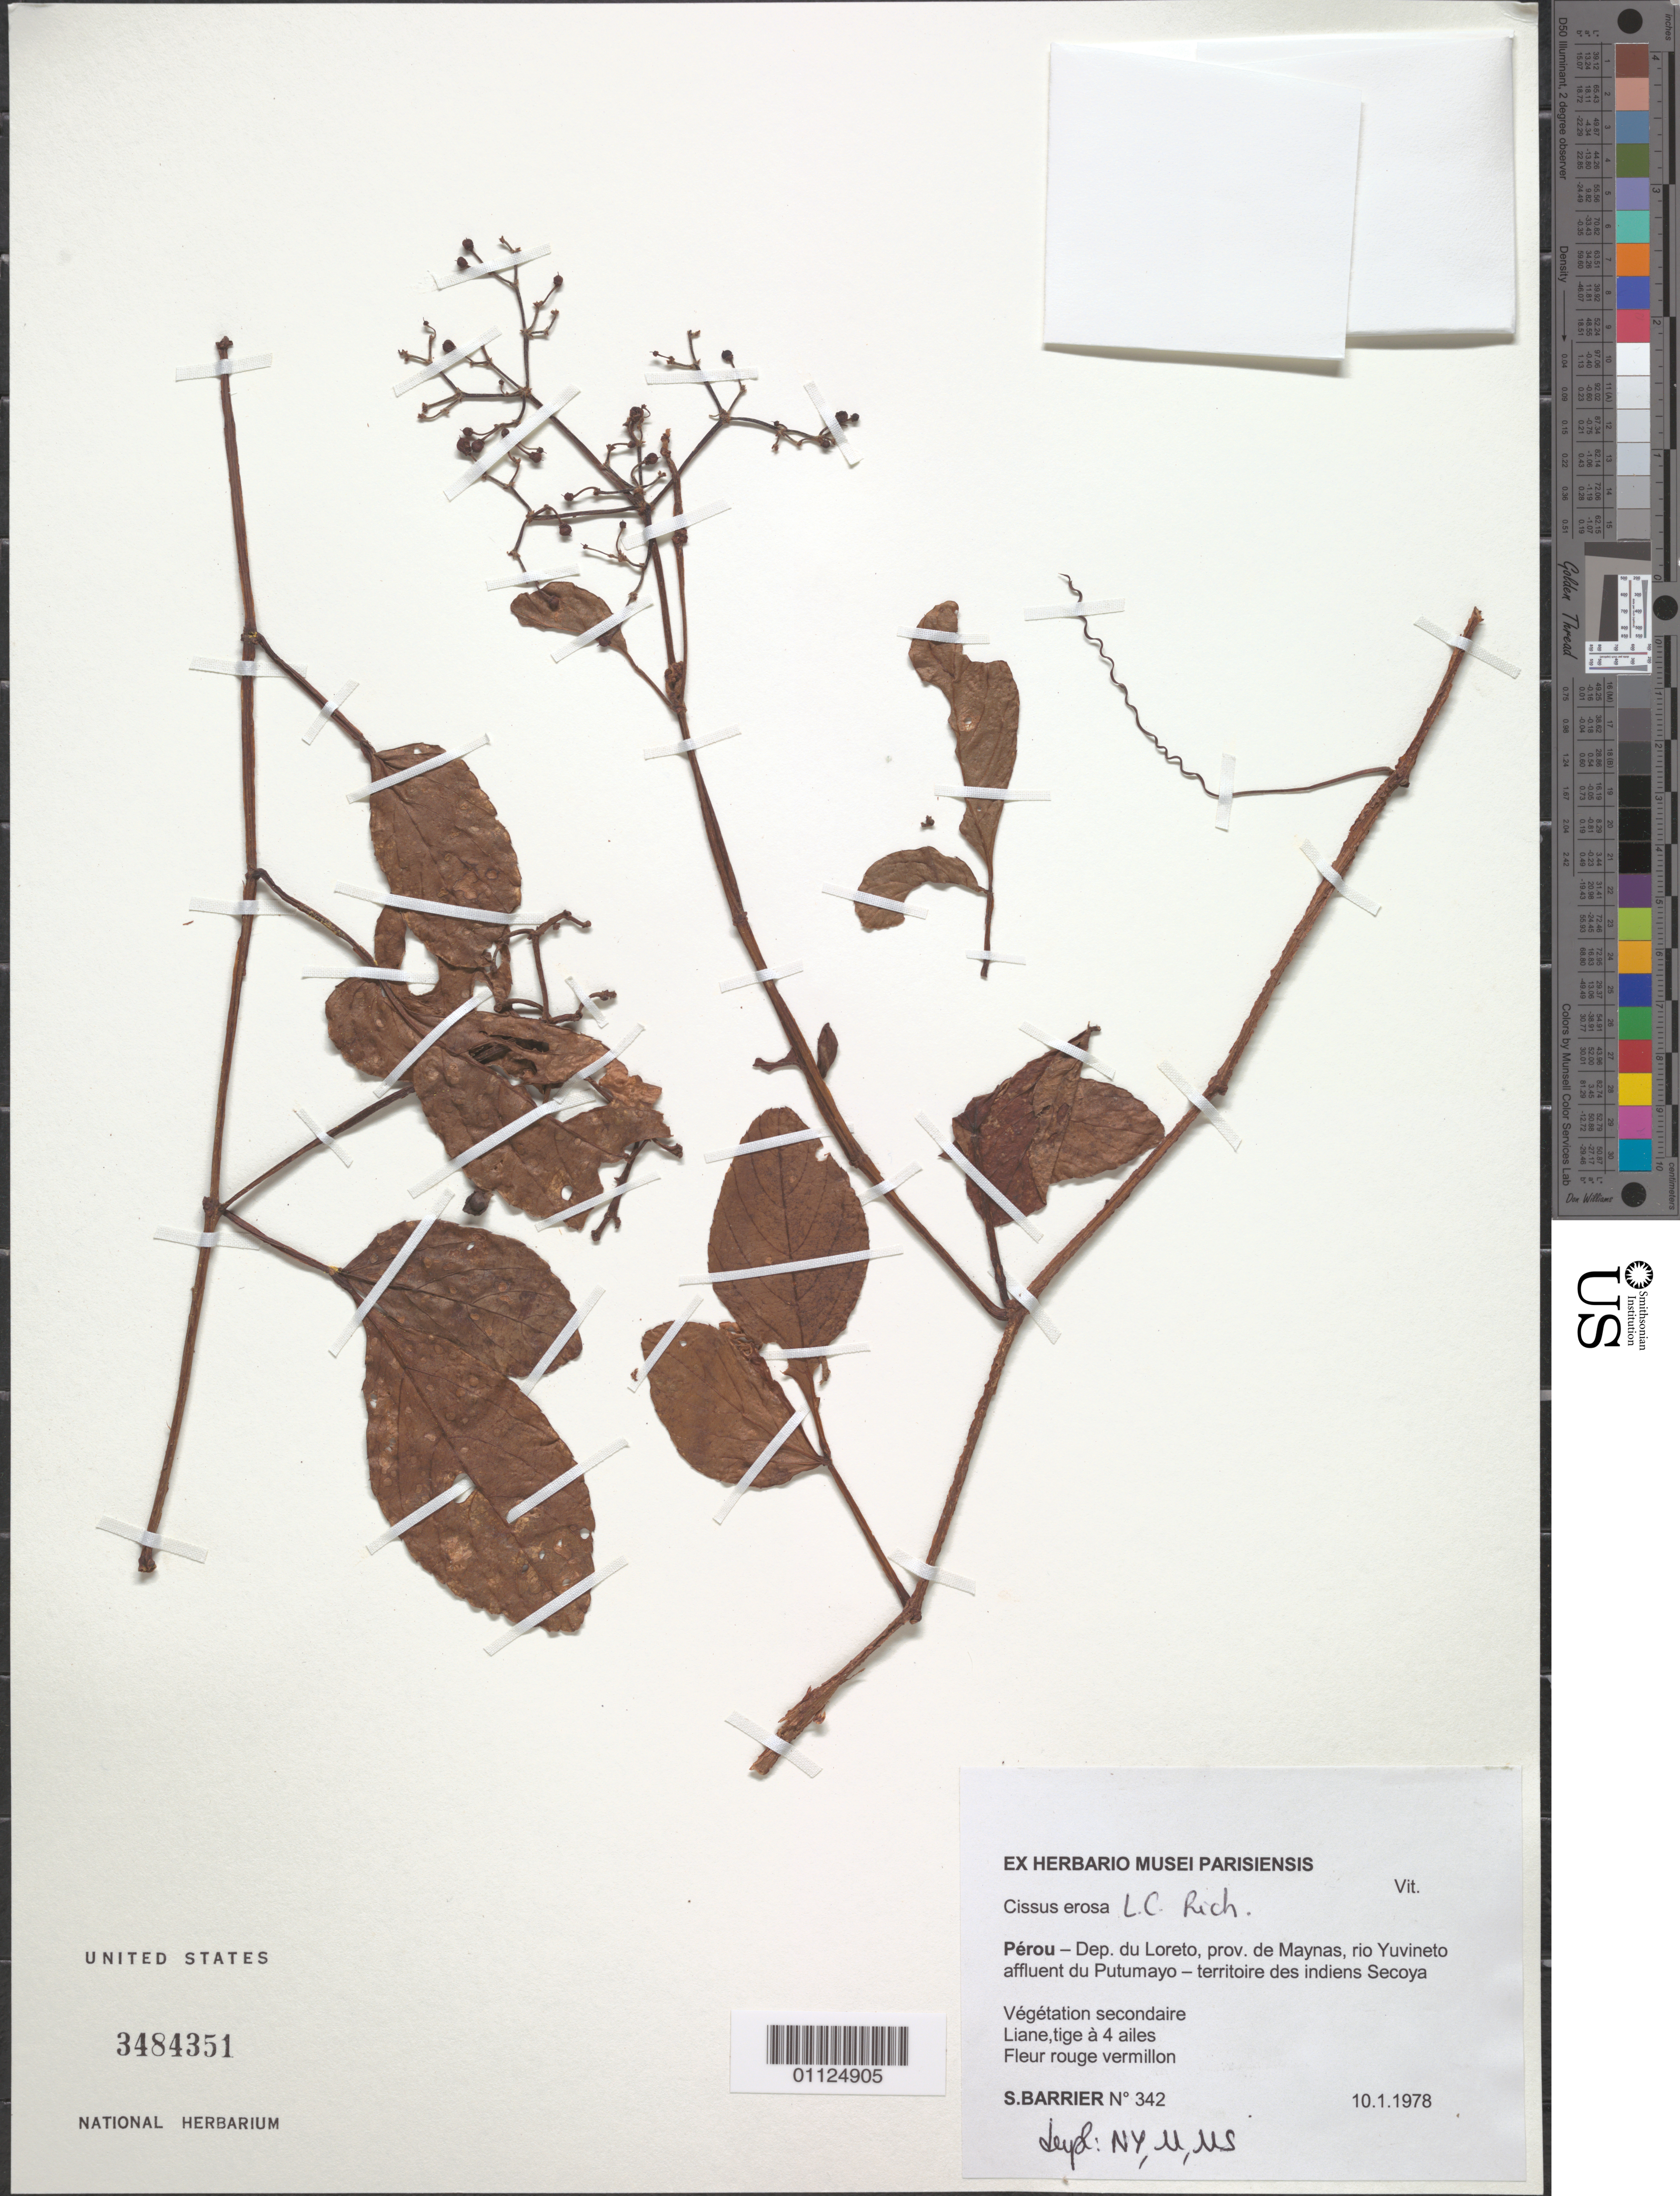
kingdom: Plantae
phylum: Tracheophyta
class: Magnoliopsida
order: Vitales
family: Vitaceae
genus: Cissus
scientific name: Cissus erosa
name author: Rich.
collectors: S. Barrier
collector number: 342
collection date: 1978-01-10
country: Peru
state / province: Loreto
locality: Prov. de Maynas, rio Yuvineto affluent du Putumayo - territoire des indiens Secoya.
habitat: Liana.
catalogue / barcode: US 3484351